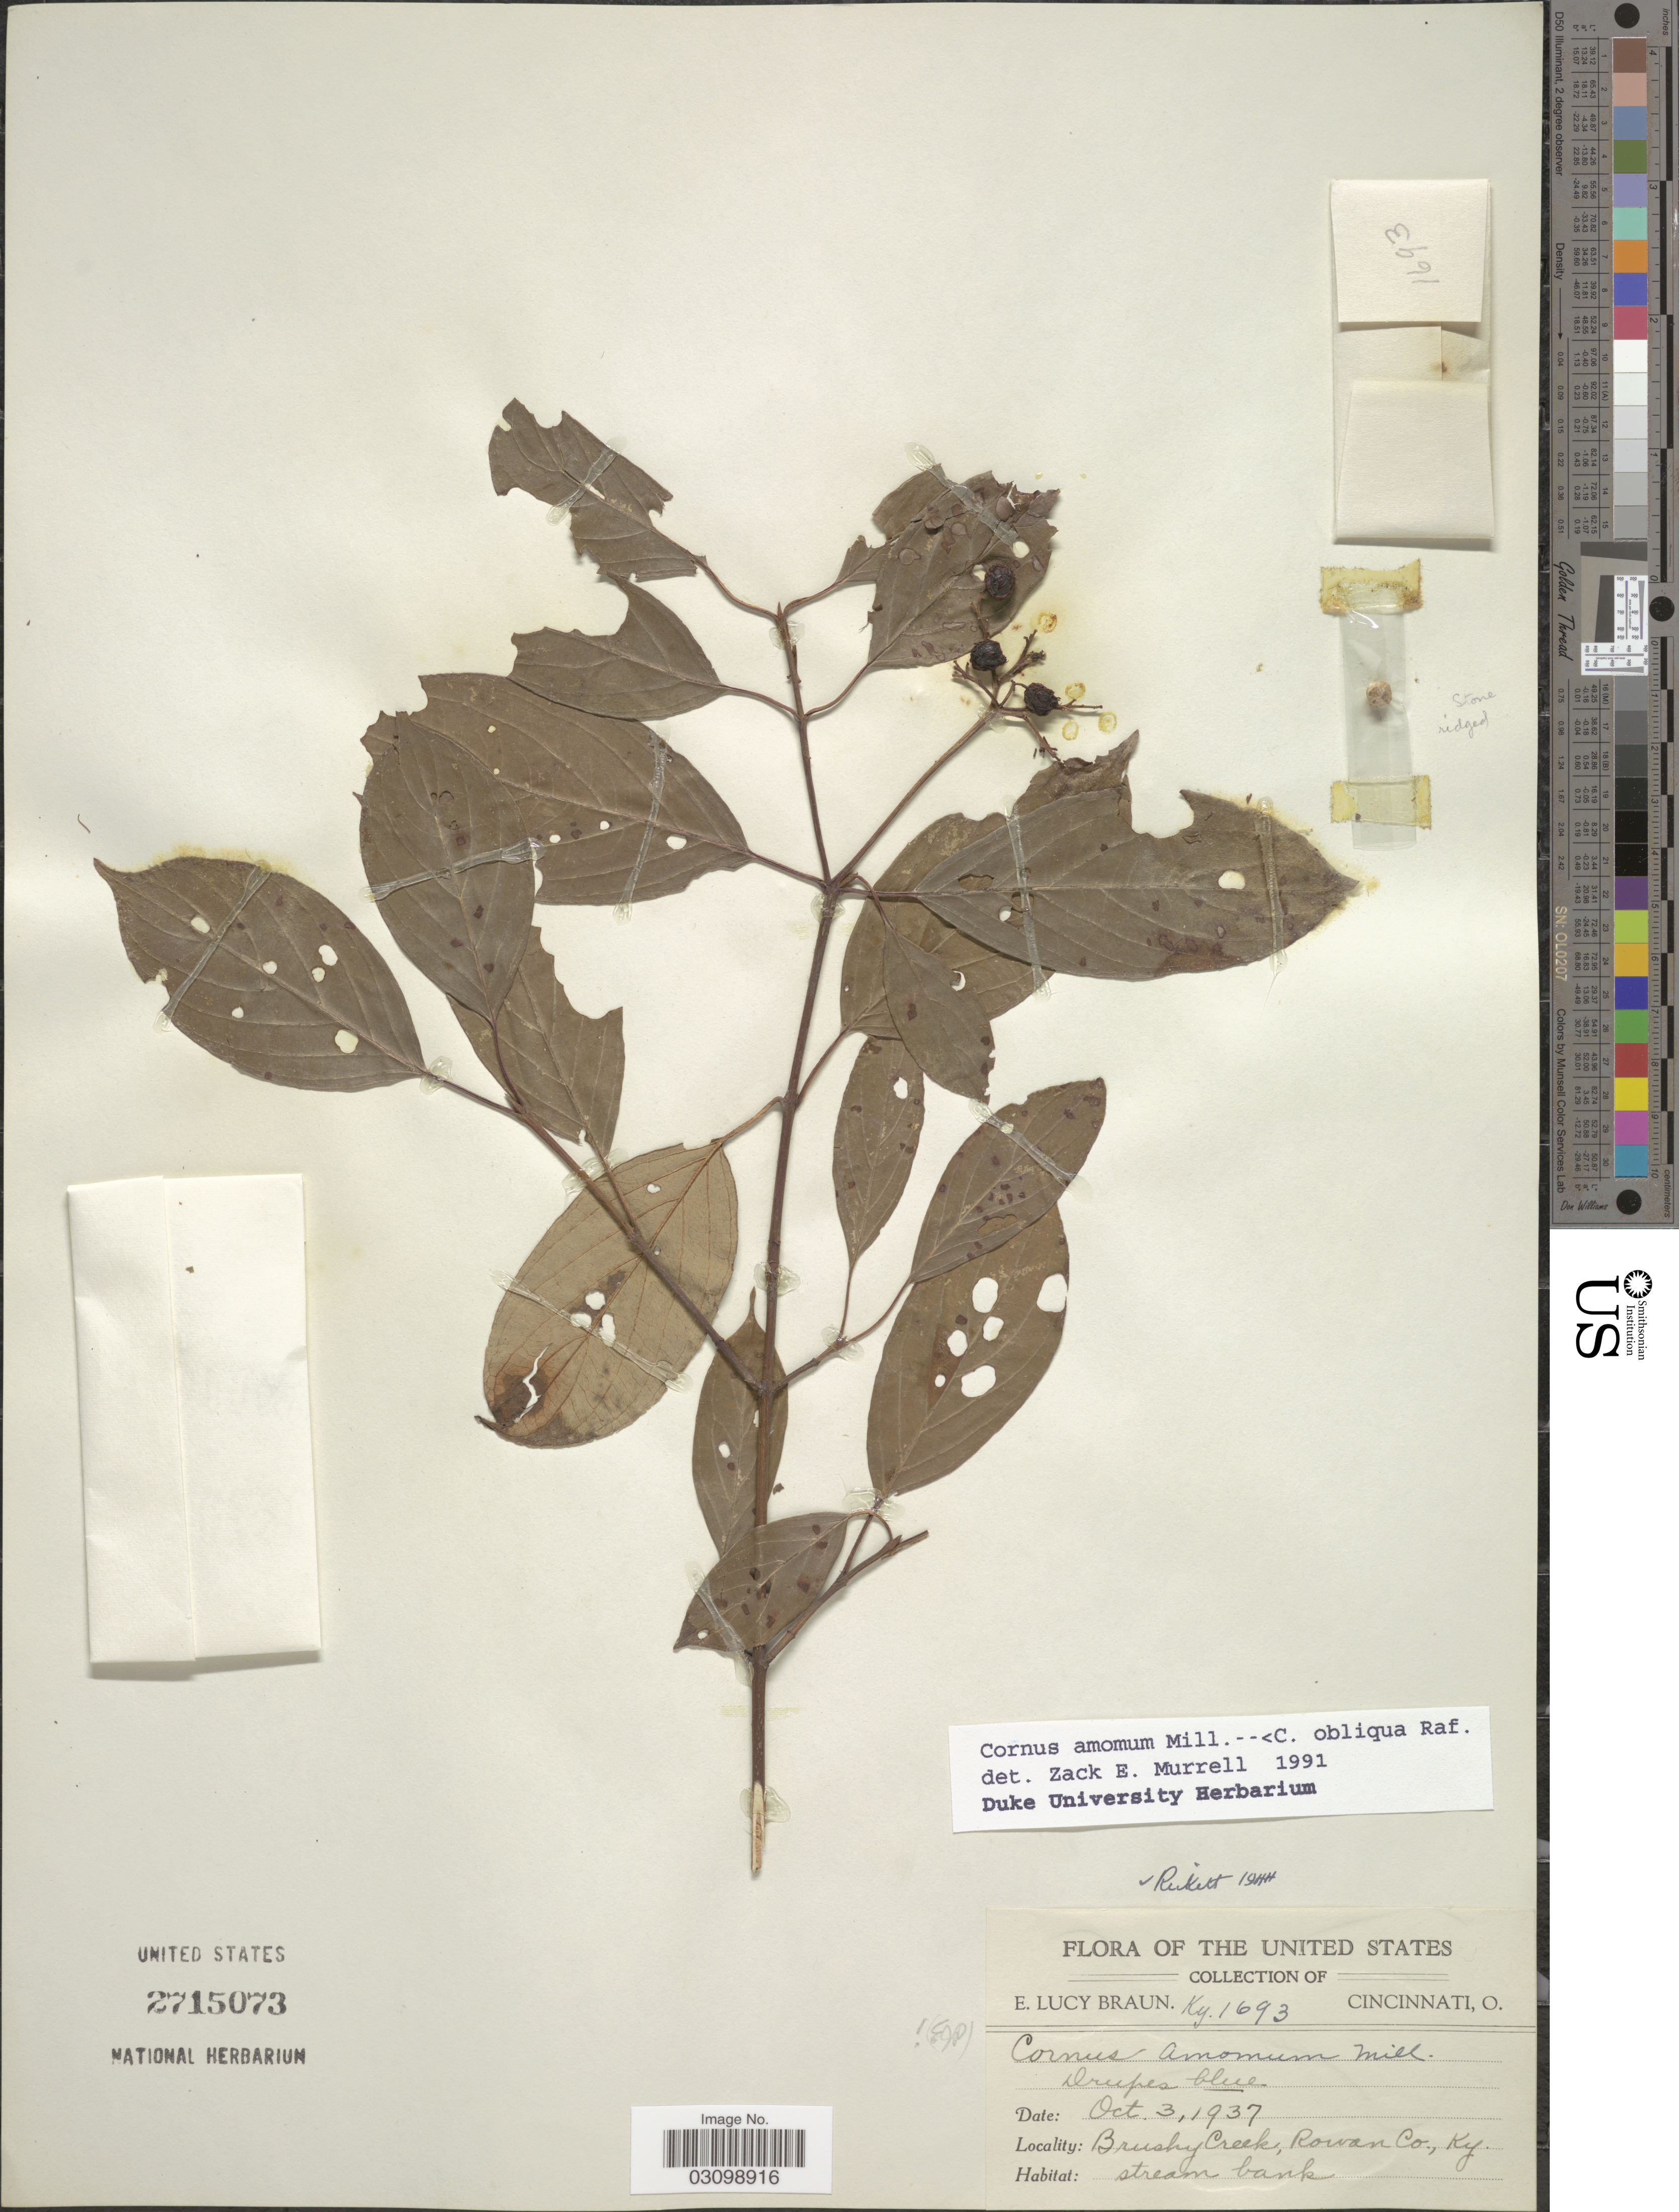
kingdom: Plantae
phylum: Tracheophyta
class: Magnoliopsida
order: Cornales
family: Cornaceae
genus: Cornus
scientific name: Cornus amomum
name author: Mill.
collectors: E. L. Braun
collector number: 1693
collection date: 1937-10-03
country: United States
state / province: Kentucky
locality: Brushy Creek, Rowan Co.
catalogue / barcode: US 2715073